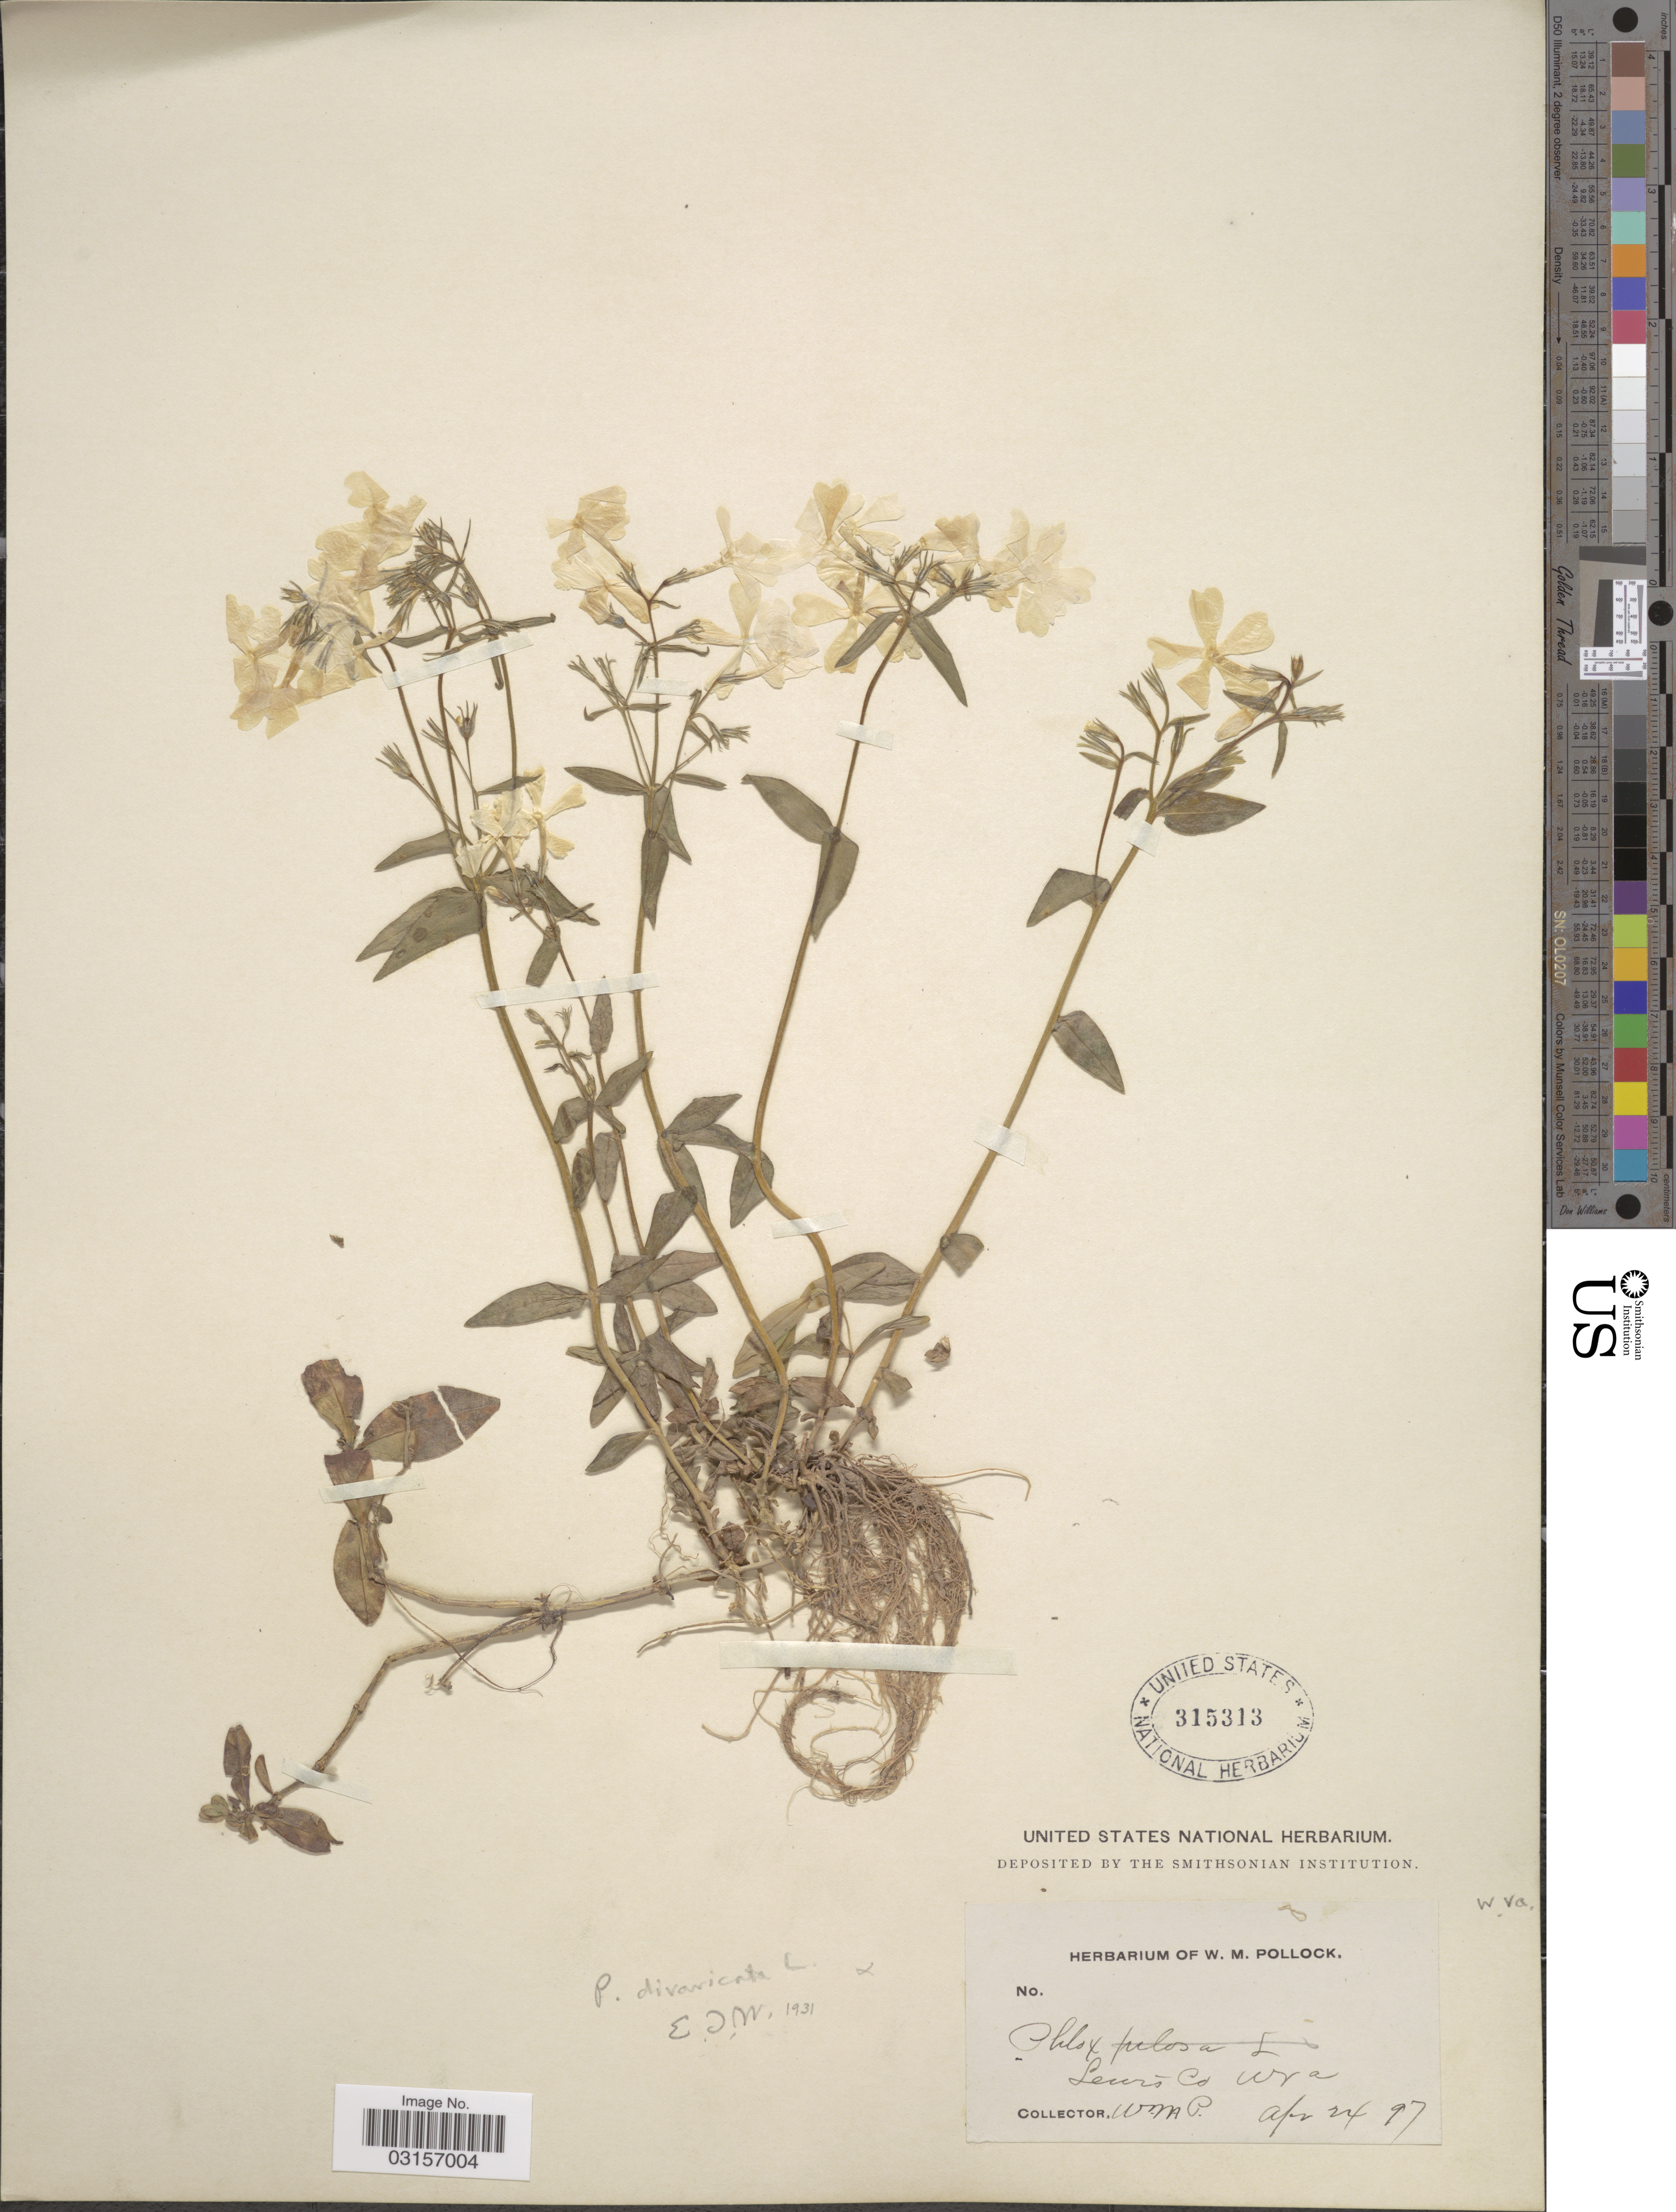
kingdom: Plantae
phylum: Tracheophyta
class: Magnoliopsida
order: Ericales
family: Polemoniaceae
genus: Phlox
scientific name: Phlox divaricata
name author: L.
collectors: W. M. Pollock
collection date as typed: Transcribed d/m/y: 24/4/97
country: United States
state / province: West Virginia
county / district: Lewis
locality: Lewis Co.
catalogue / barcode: US 315313